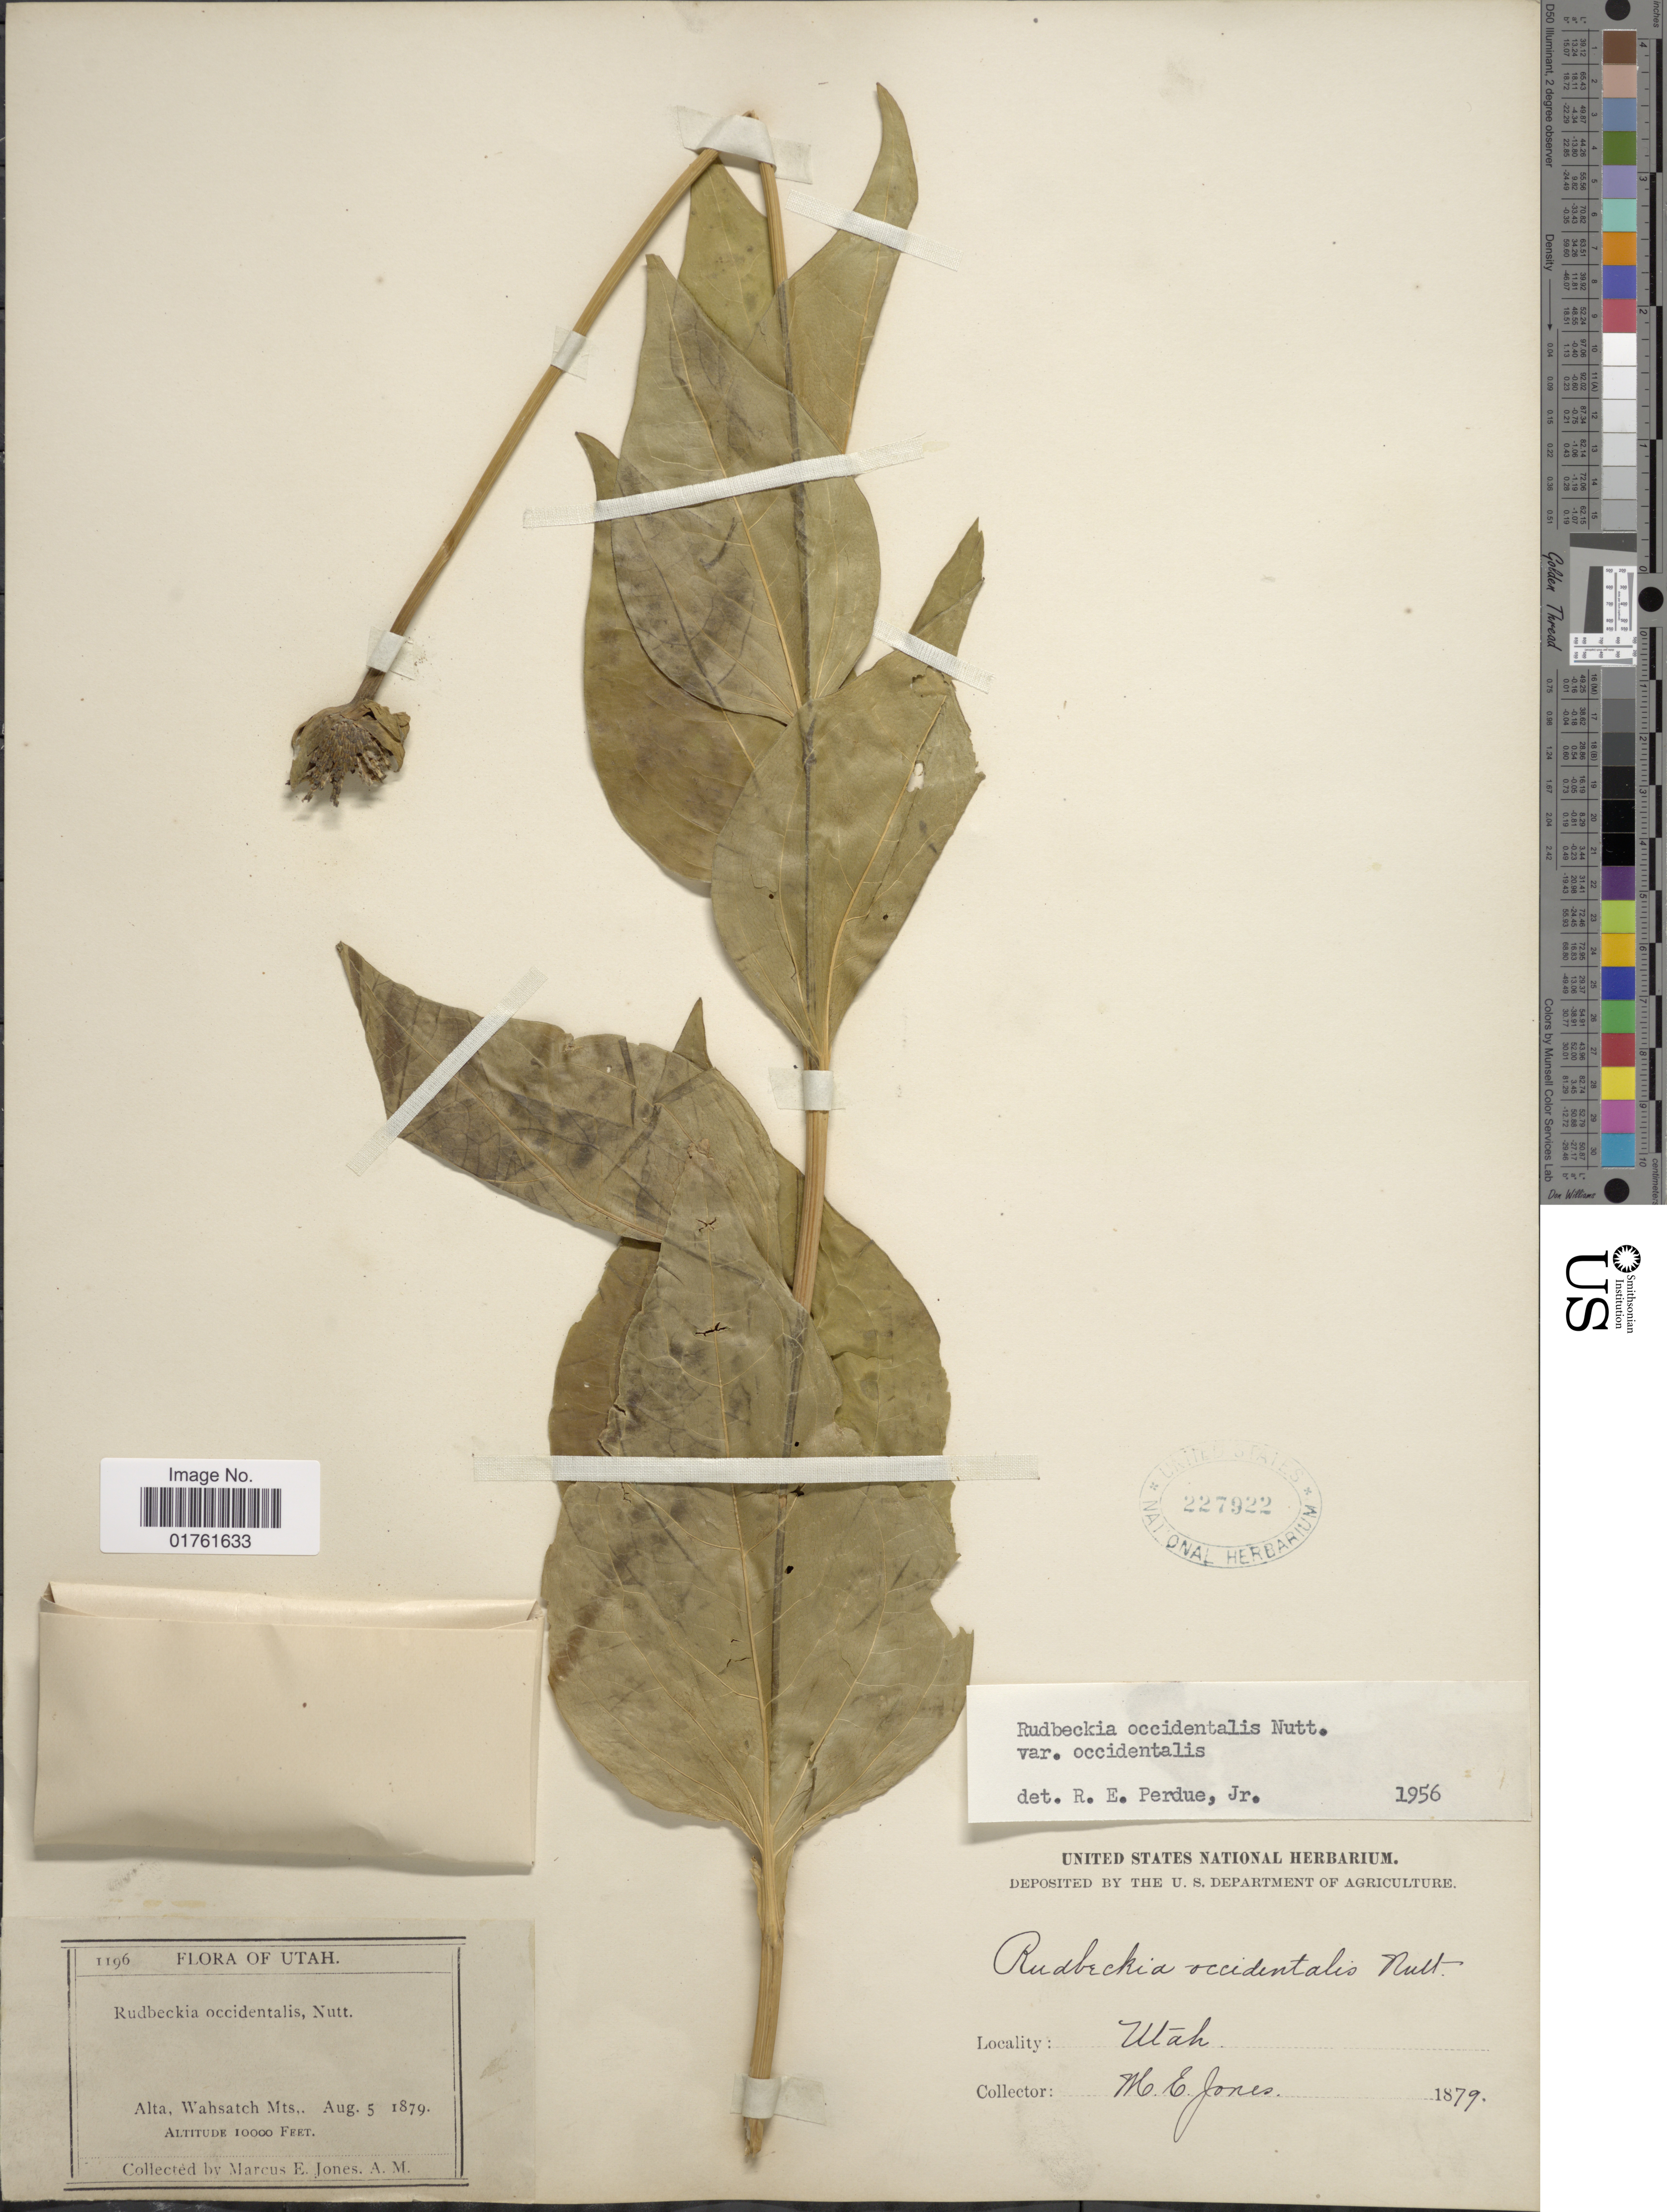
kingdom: Plantae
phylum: Tracheophyta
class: Magnoliopsida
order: Asterales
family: Asteraceae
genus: Rudbeckia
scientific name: Rudbeckia occidentalis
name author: Nutt.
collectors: M. E. Jones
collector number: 1196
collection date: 1879-08-05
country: United States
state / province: Utah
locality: Alta, Wasatch Mts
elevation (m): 3048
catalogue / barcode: US 227922